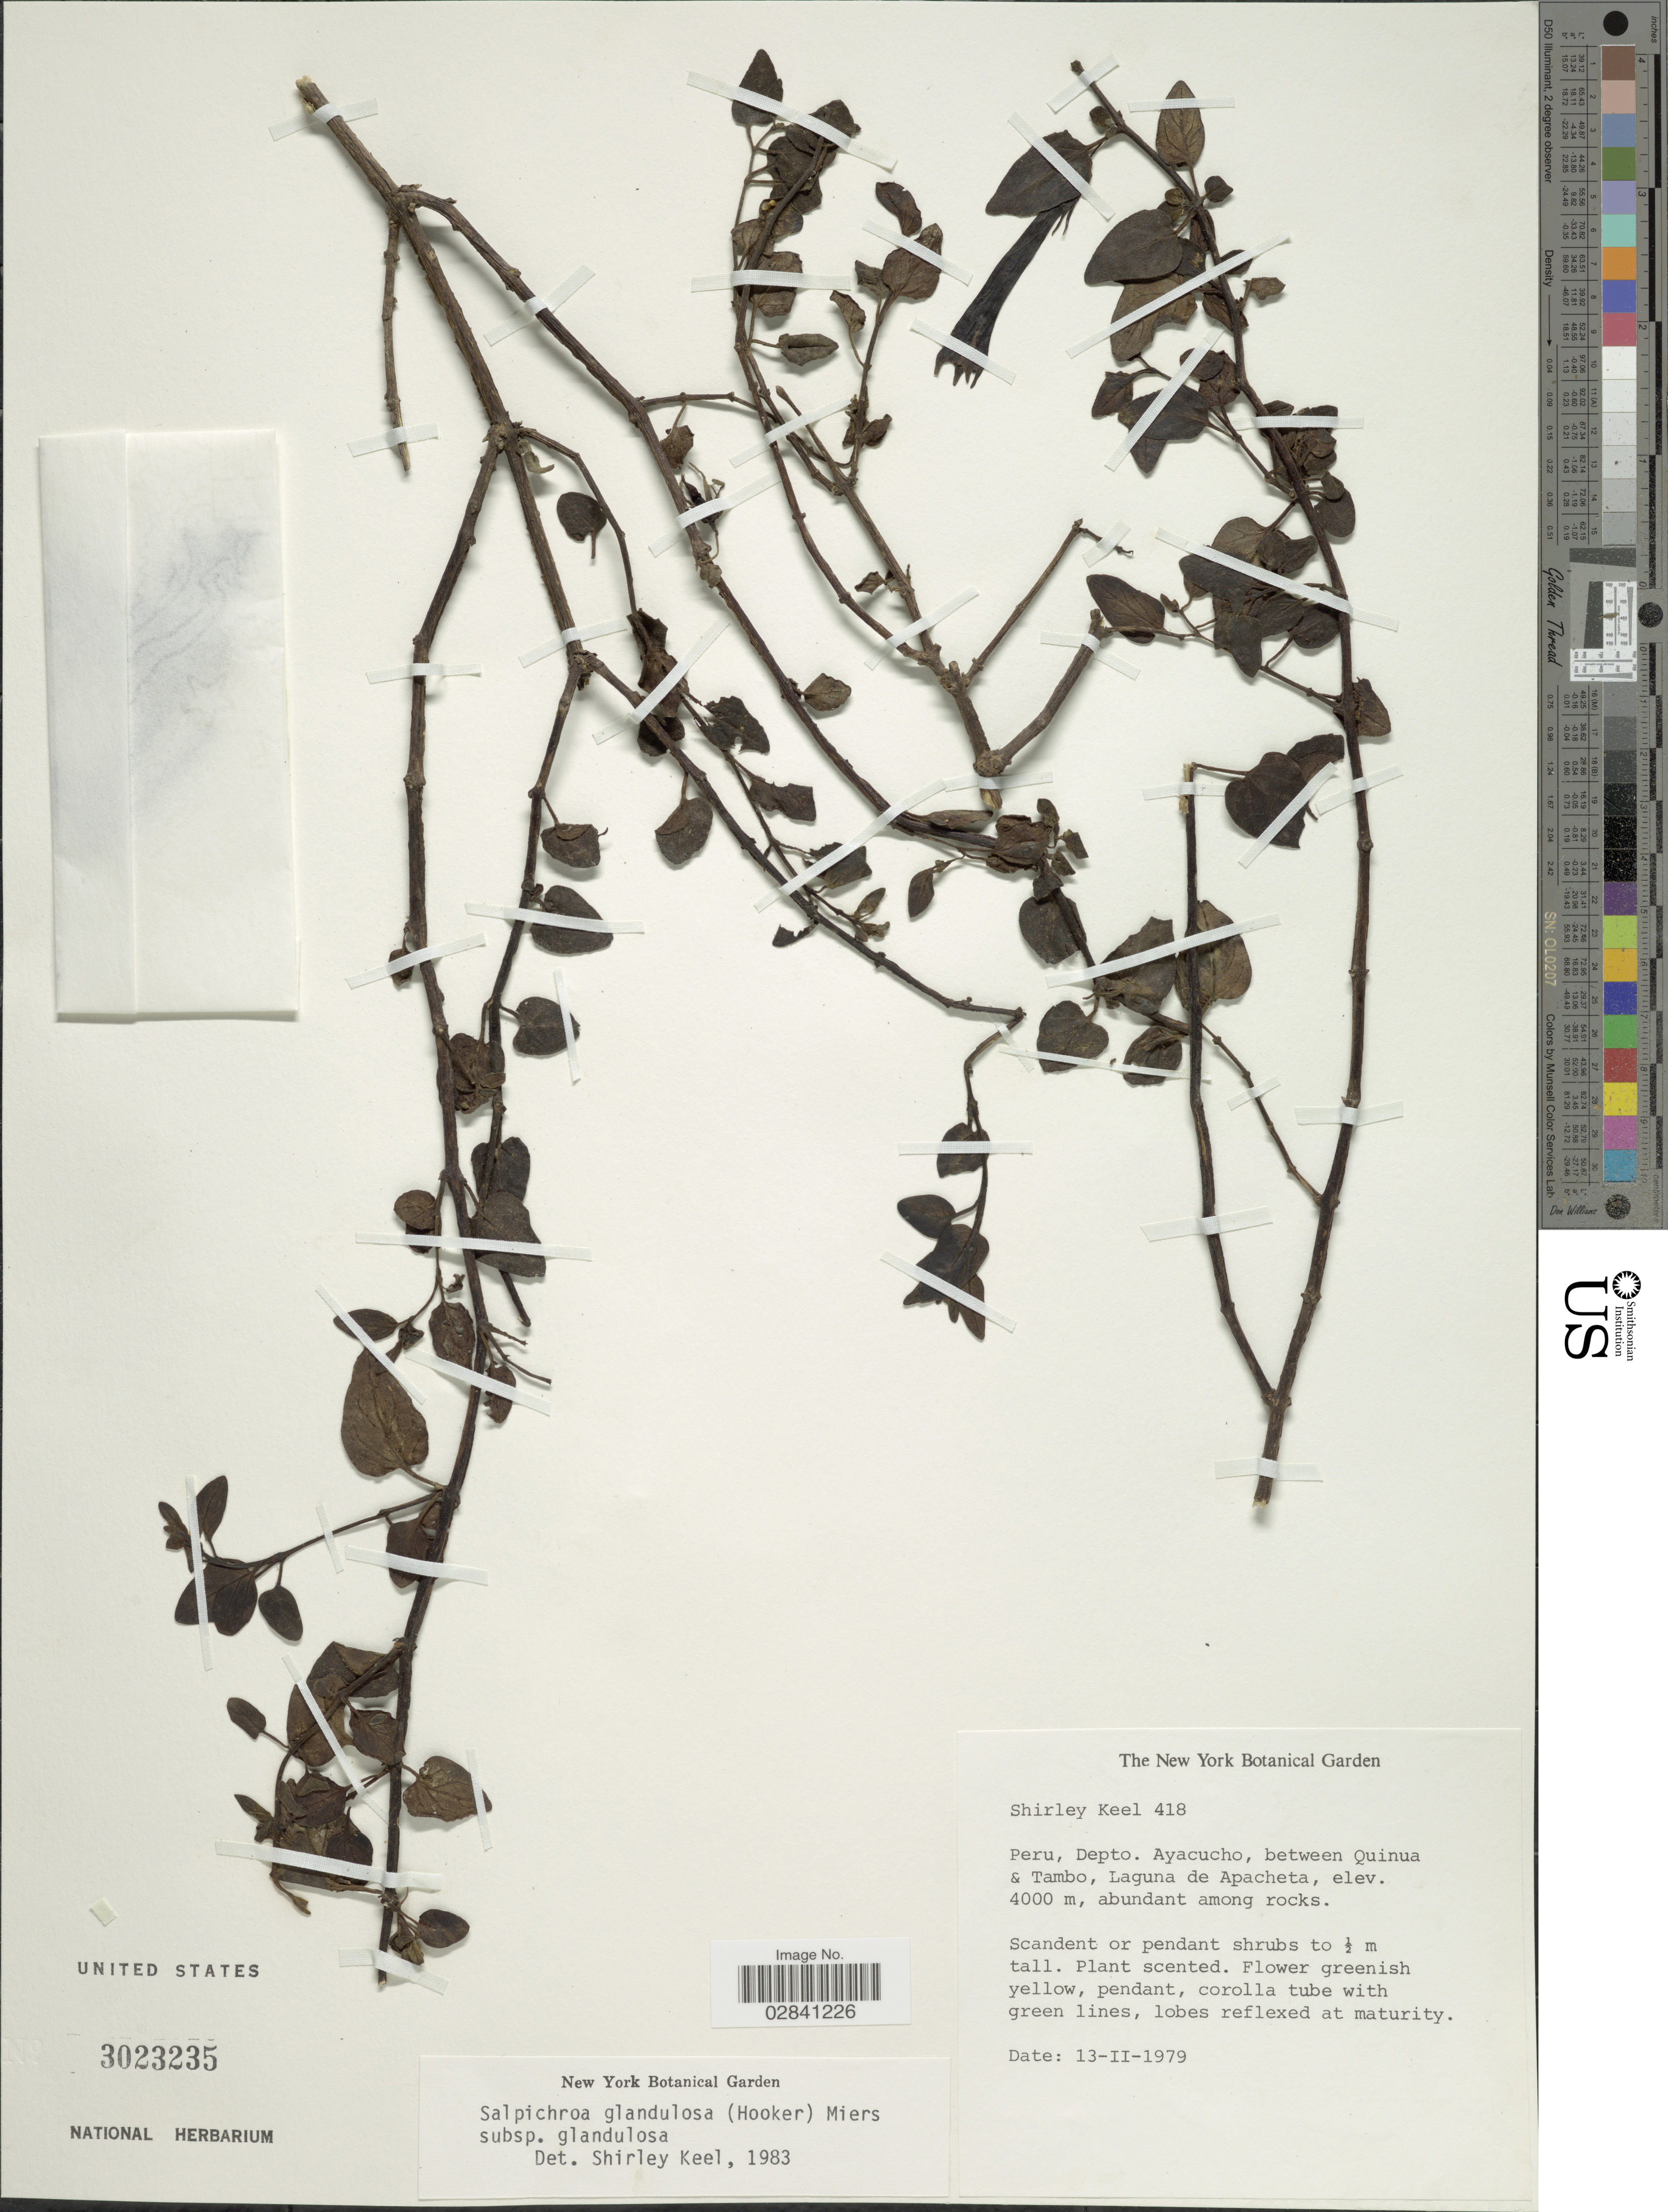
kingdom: Plantae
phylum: Tracheophyta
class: Magnoliopsida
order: Solanales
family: Solanaceae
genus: Salpichroa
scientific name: Salpichroa glandulosa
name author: (Hook.) Miers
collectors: S. Keel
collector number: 418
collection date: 1979-02-13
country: Peru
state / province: Ayacucho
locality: Depto. Ayacucho, between Quinua & Tambo, Laguna de Apacheta.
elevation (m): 4000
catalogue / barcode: US 3023235